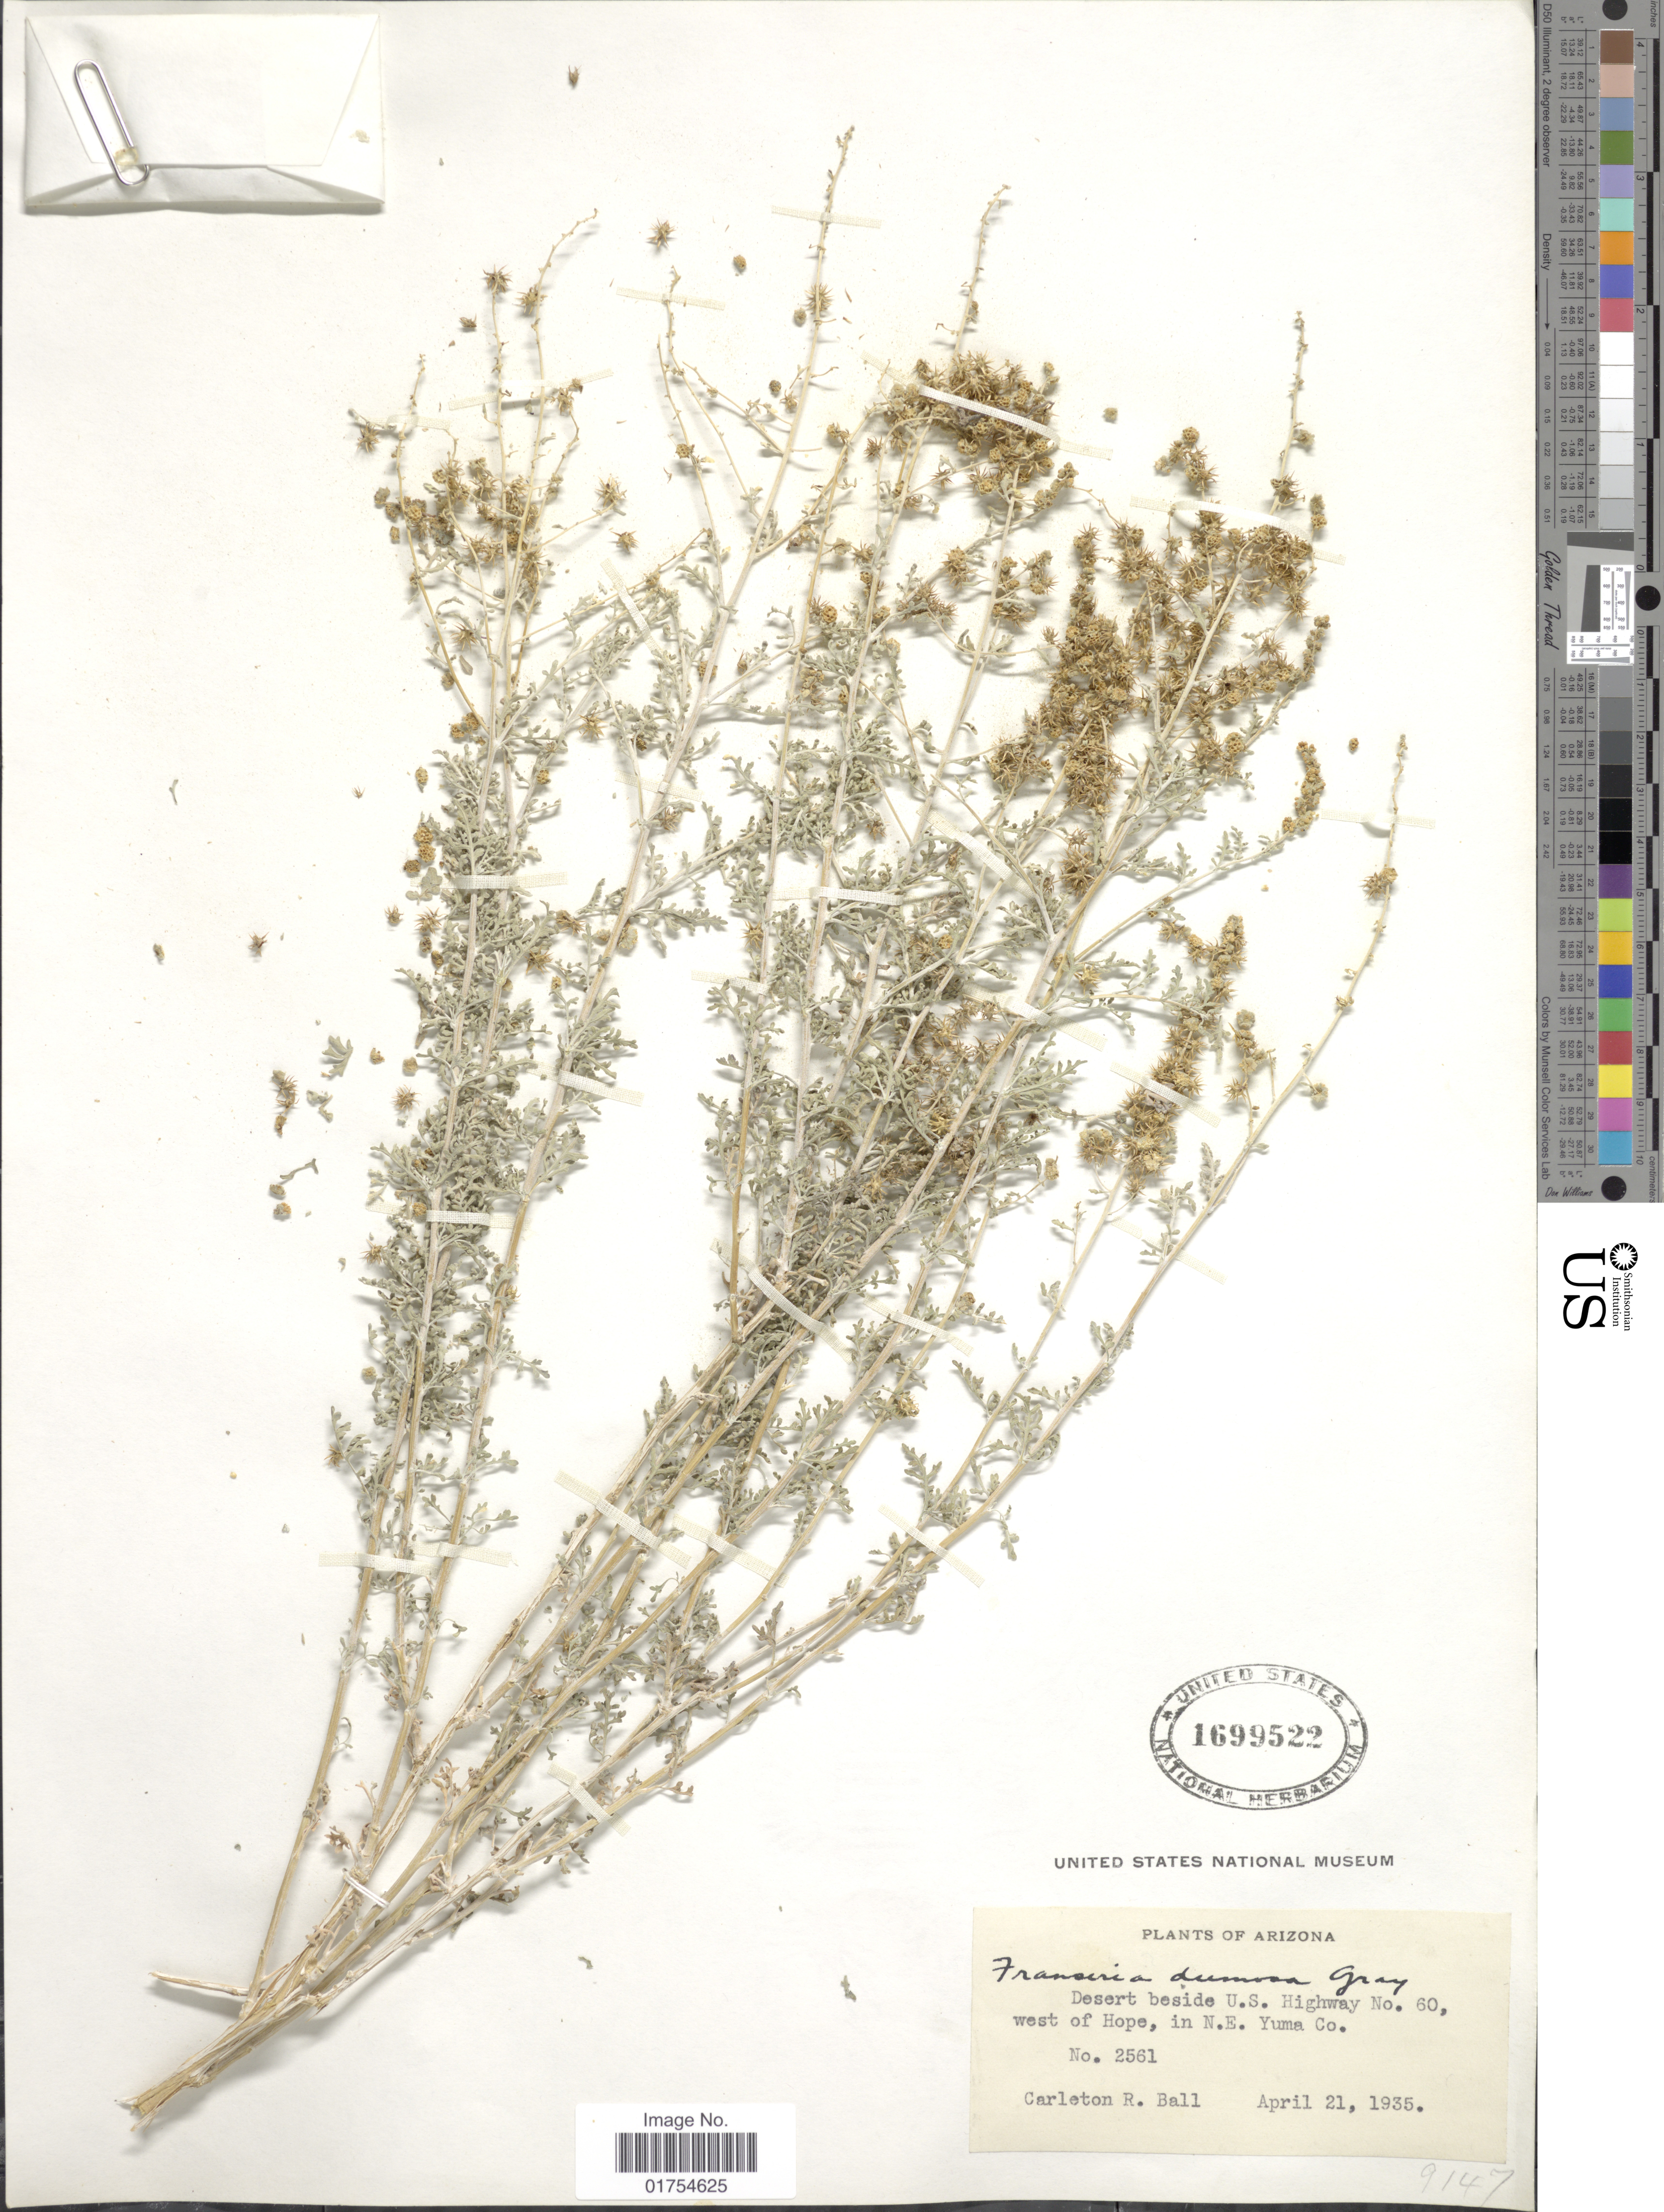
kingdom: Plantae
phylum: Tracheophyta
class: Magnoliopsida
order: Asterales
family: Asteraceae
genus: Franseria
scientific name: Franseria dumosa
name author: A. Gray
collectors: C. R. Ball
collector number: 2561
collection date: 1935-04-21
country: United States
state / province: Arizona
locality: Desert beside U.S. Highway No. 60, west of Hope, in N.E. Yuma Co.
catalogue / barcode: US 1699522